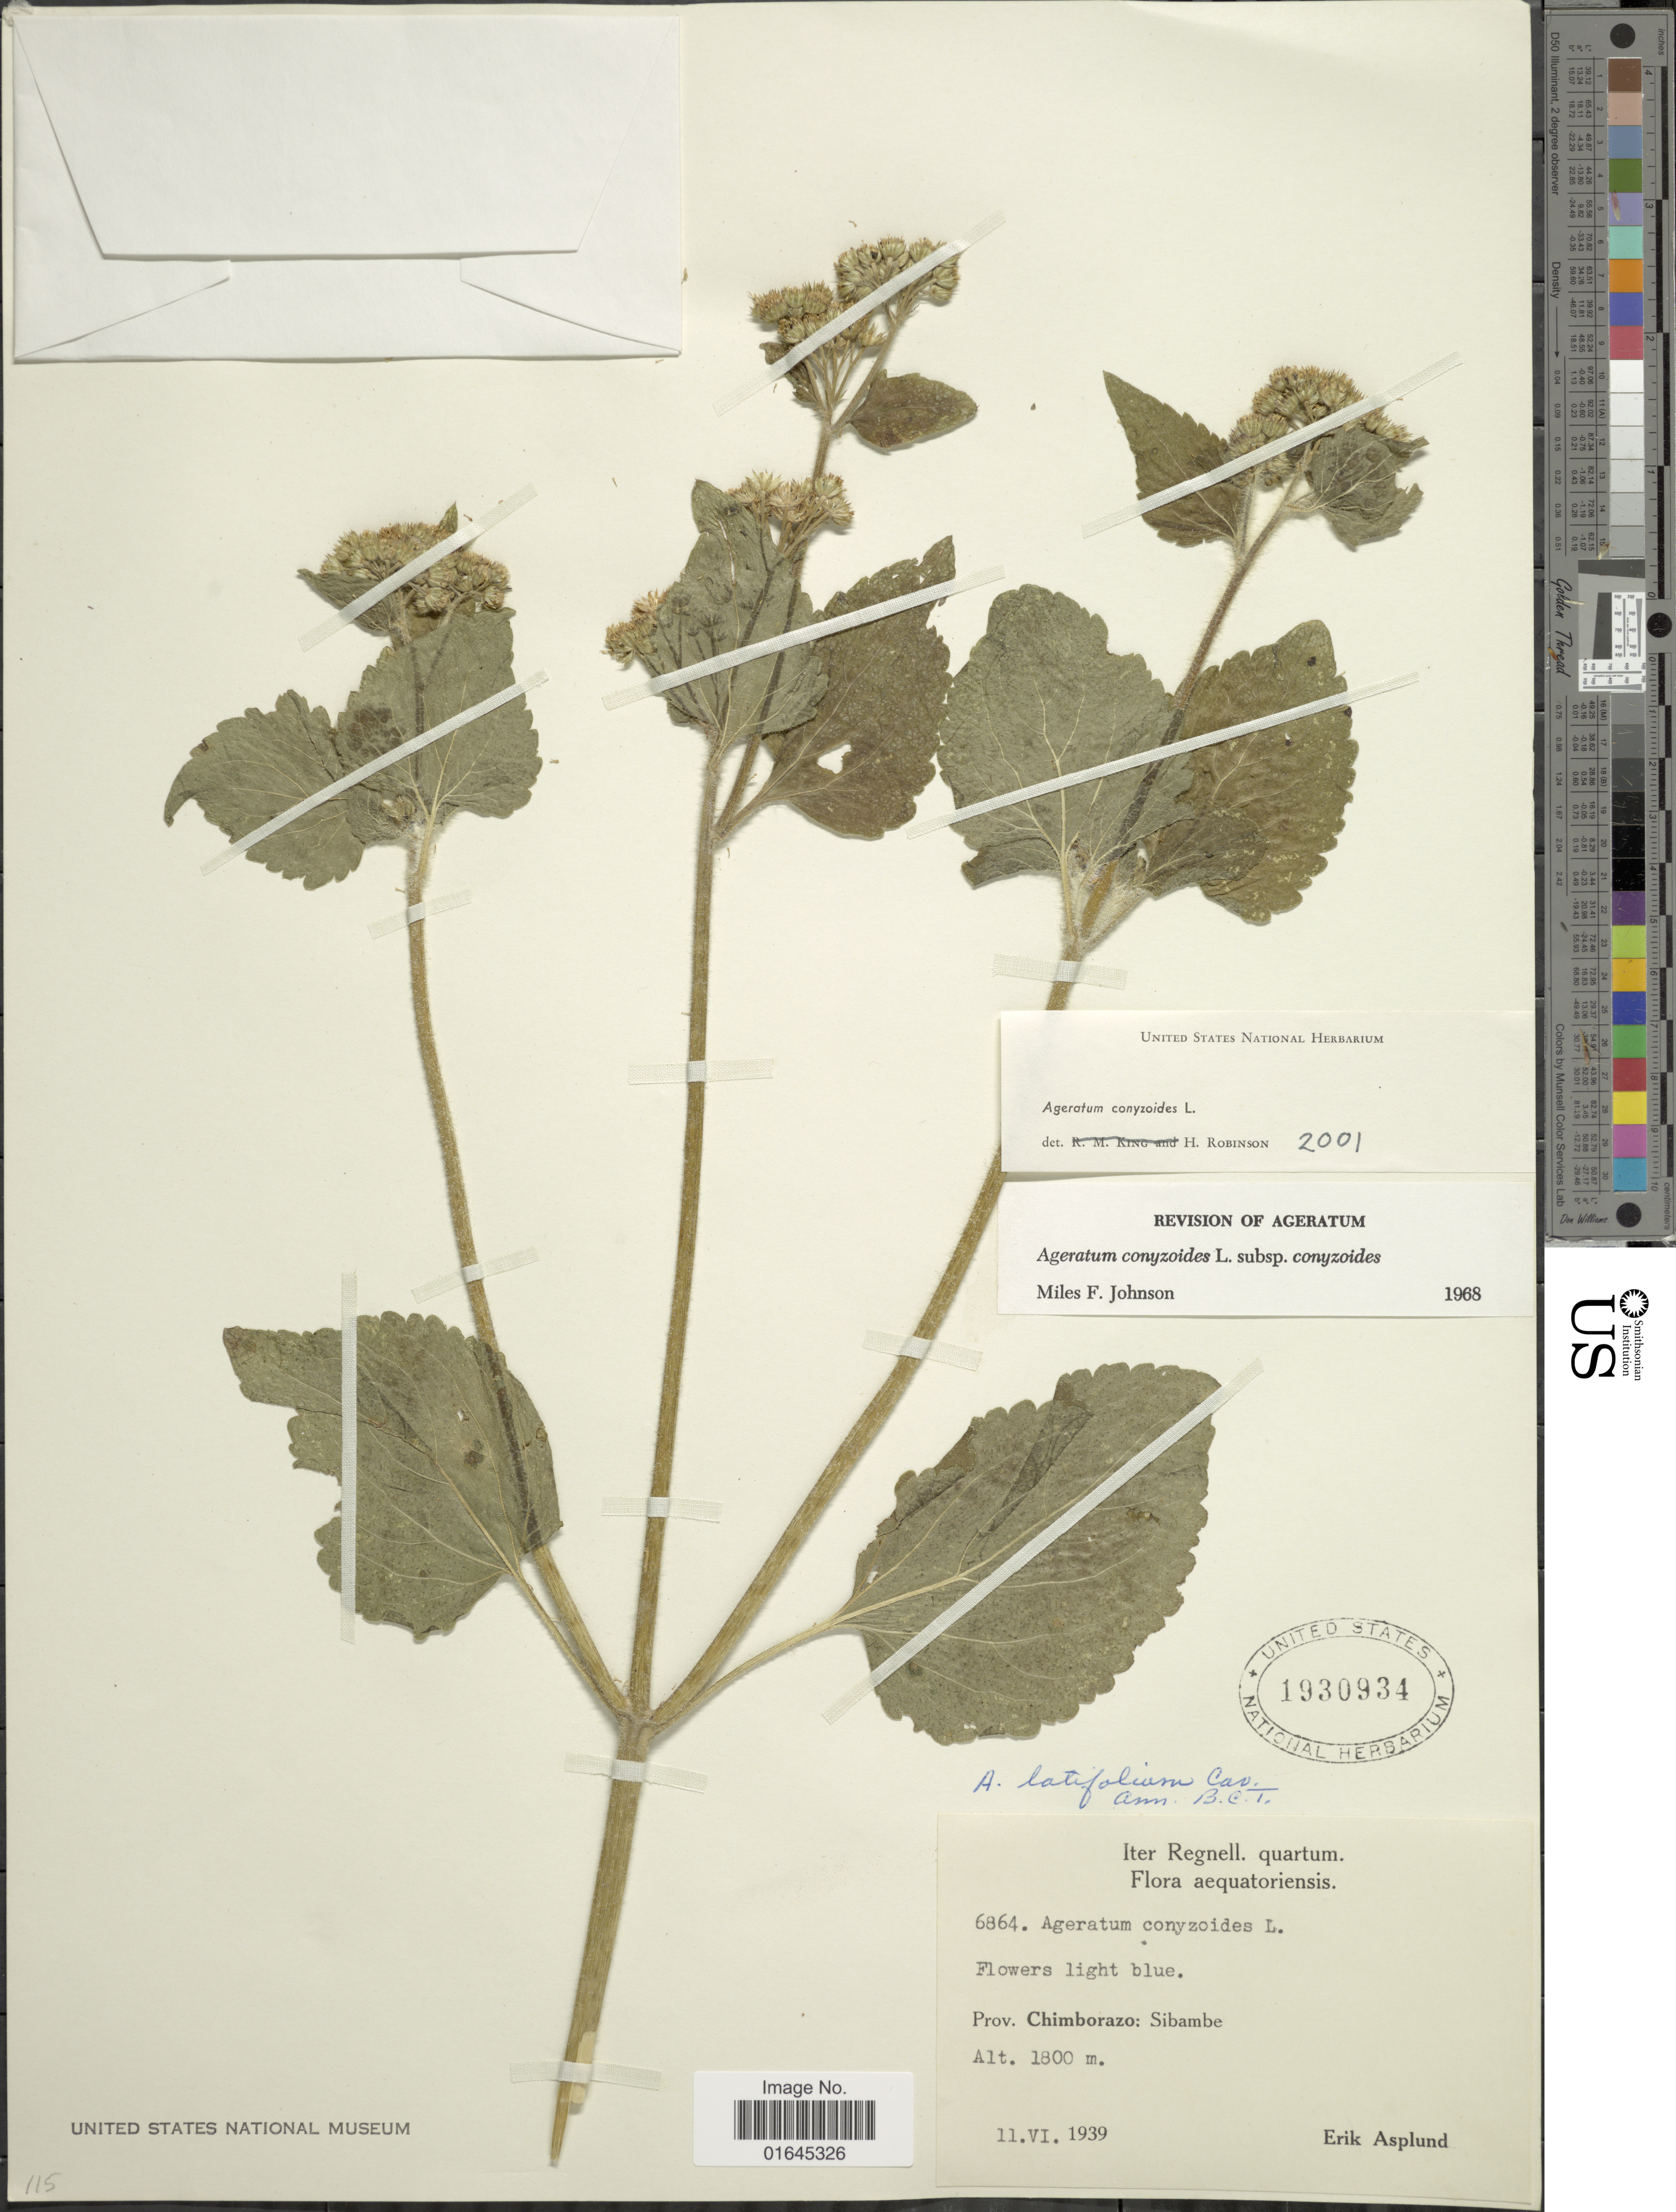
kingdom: Plantae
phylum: Tracheophyta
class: Magnoliopsida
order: Asterales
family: Asteraceae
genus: Ageratum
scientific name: Ageratum conyzoides subsp. conyzoides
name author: L.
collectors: E. Asplund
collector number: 6864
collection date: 1939-06-11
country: Ecuador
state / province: Chimborazo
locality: Sibambe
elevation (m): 1800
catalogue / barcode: US 1930934